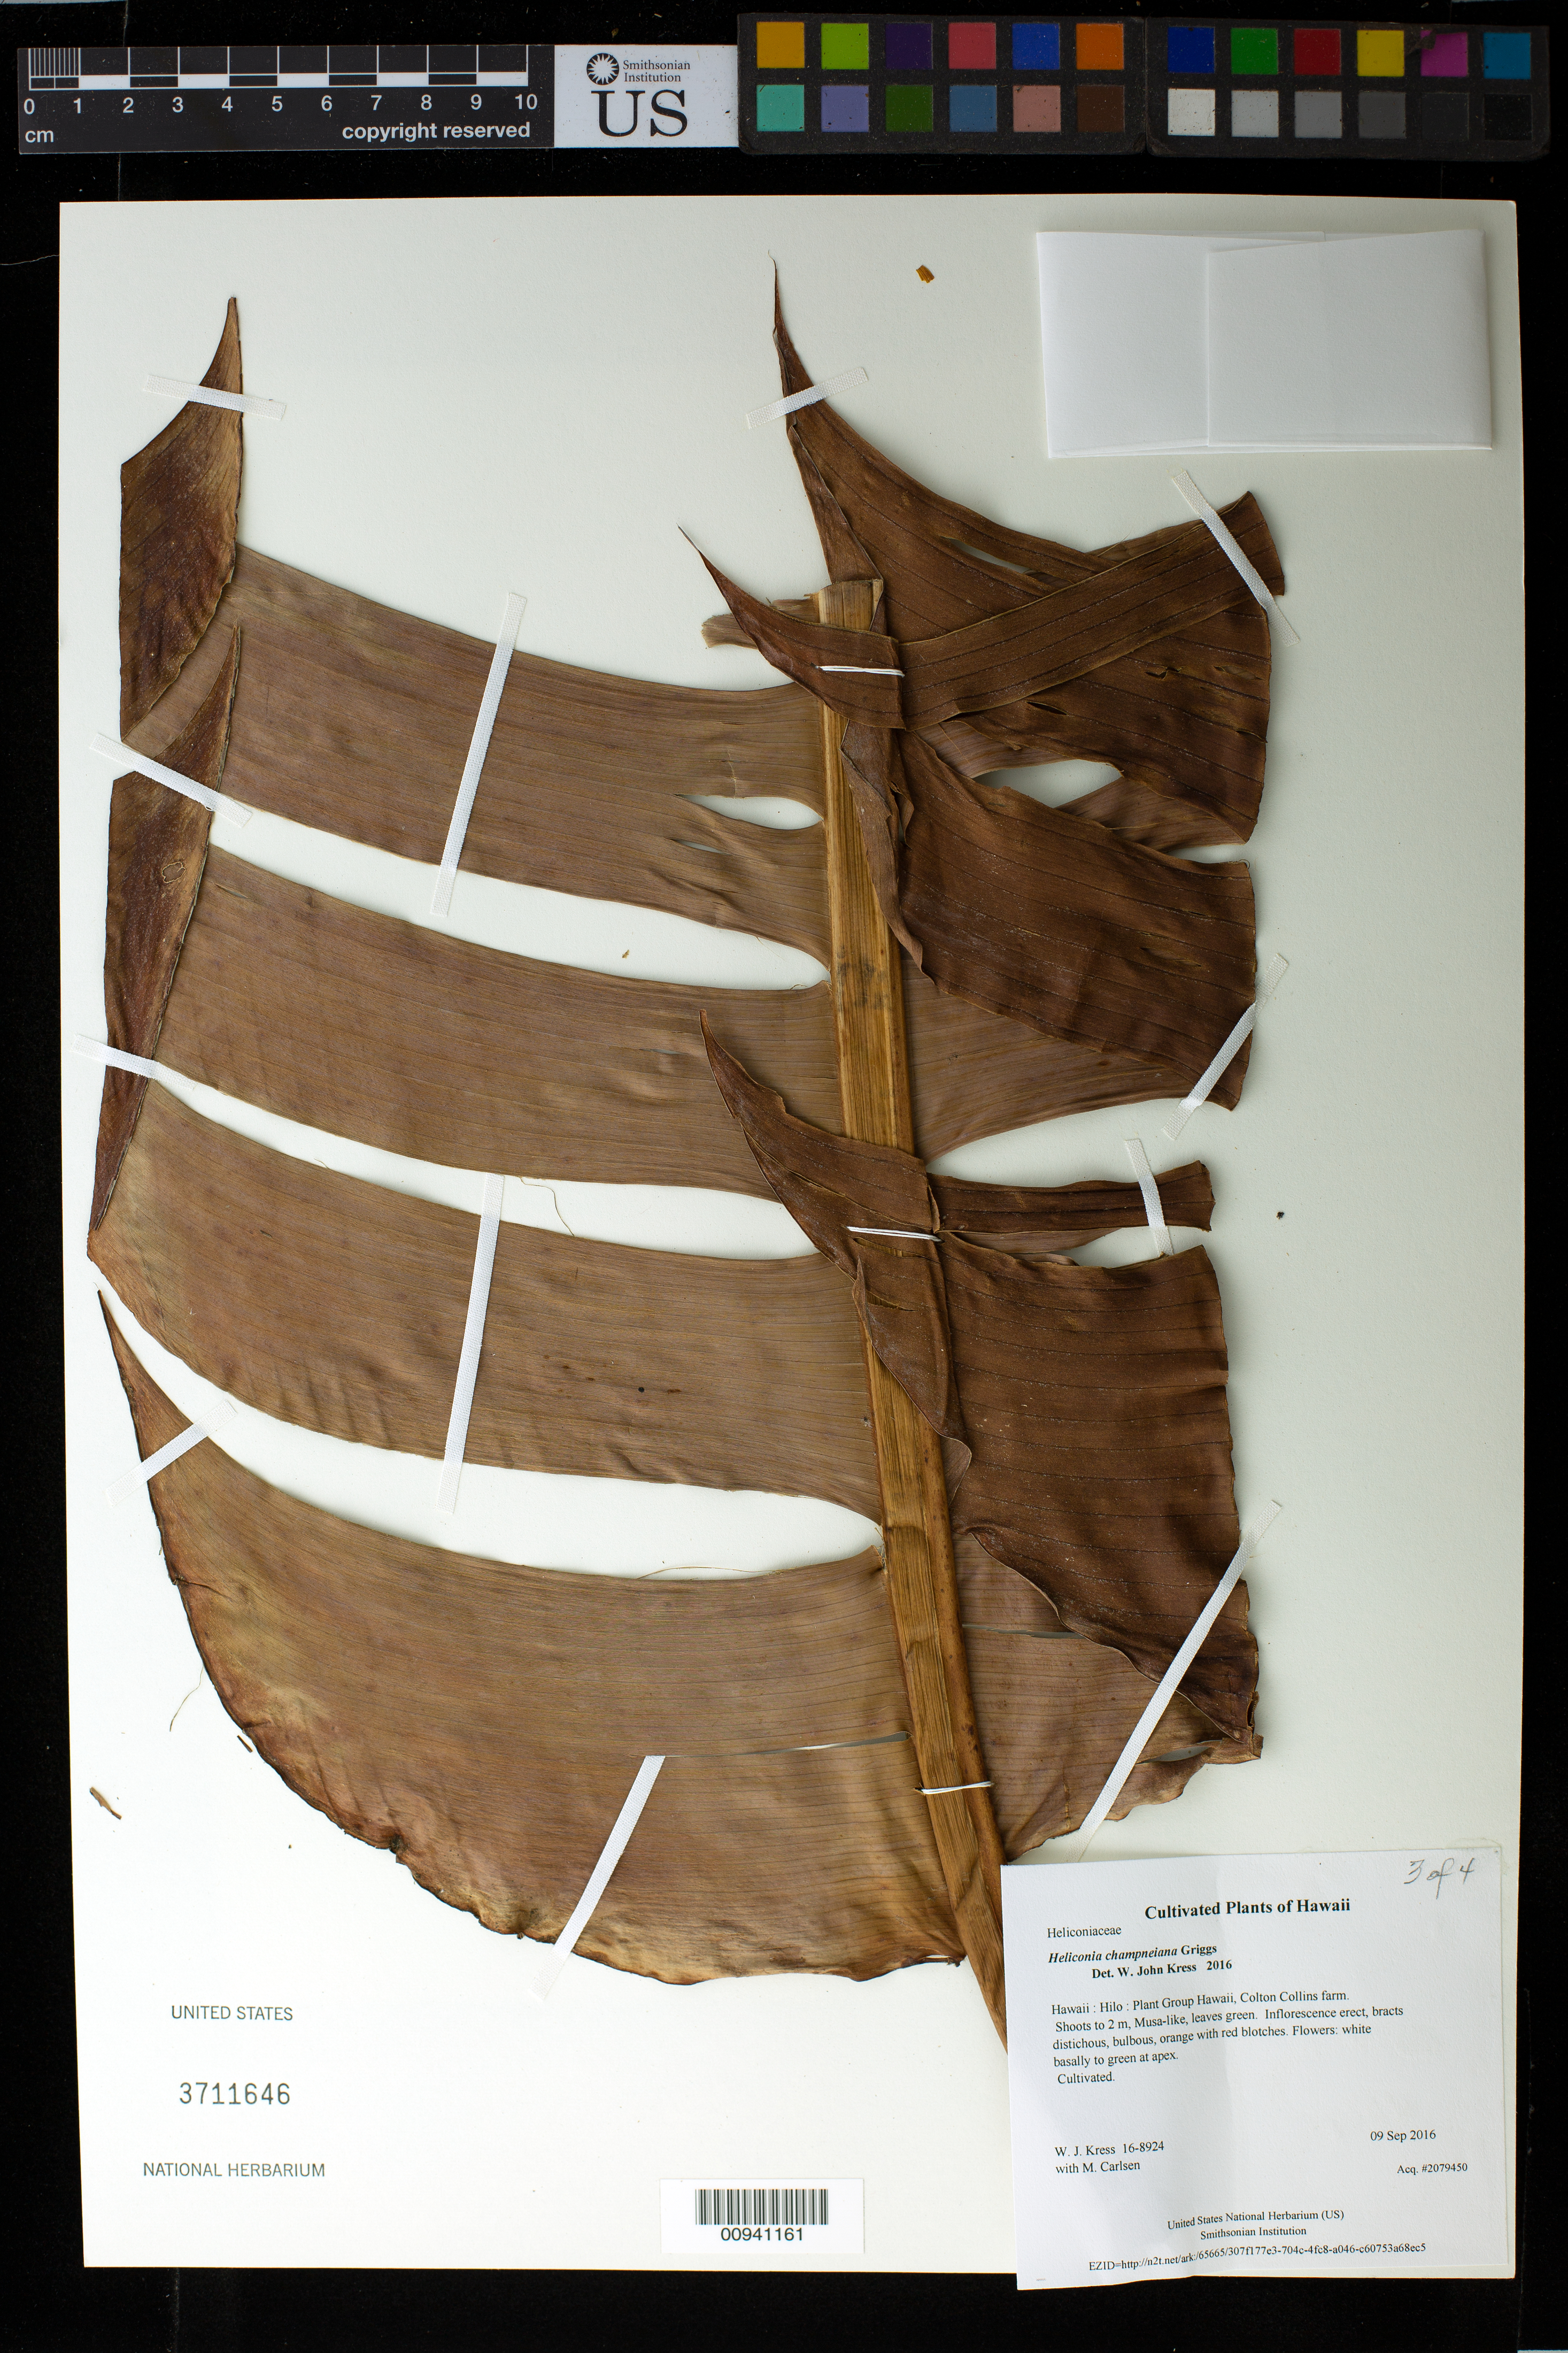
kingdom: Plantae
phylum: Tracheophyta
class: Liliopsida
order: Zingiberales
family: Heliconiaceae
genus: Heliconia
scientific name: Heliconia champneiana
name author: R.F. Griggs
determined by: Kress, W. J., (US), Smithsonian Institution - National Museum of Natural History (UNITED STATES)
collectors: W. J. Kress & M. M. Carlsen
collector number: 16-8924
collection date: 2016-09-09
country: United States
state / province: Hawaii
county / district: Hawaii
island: Hawaii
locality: Plant Group Hawaii, Colton Collins farm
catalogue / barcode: US 3711646